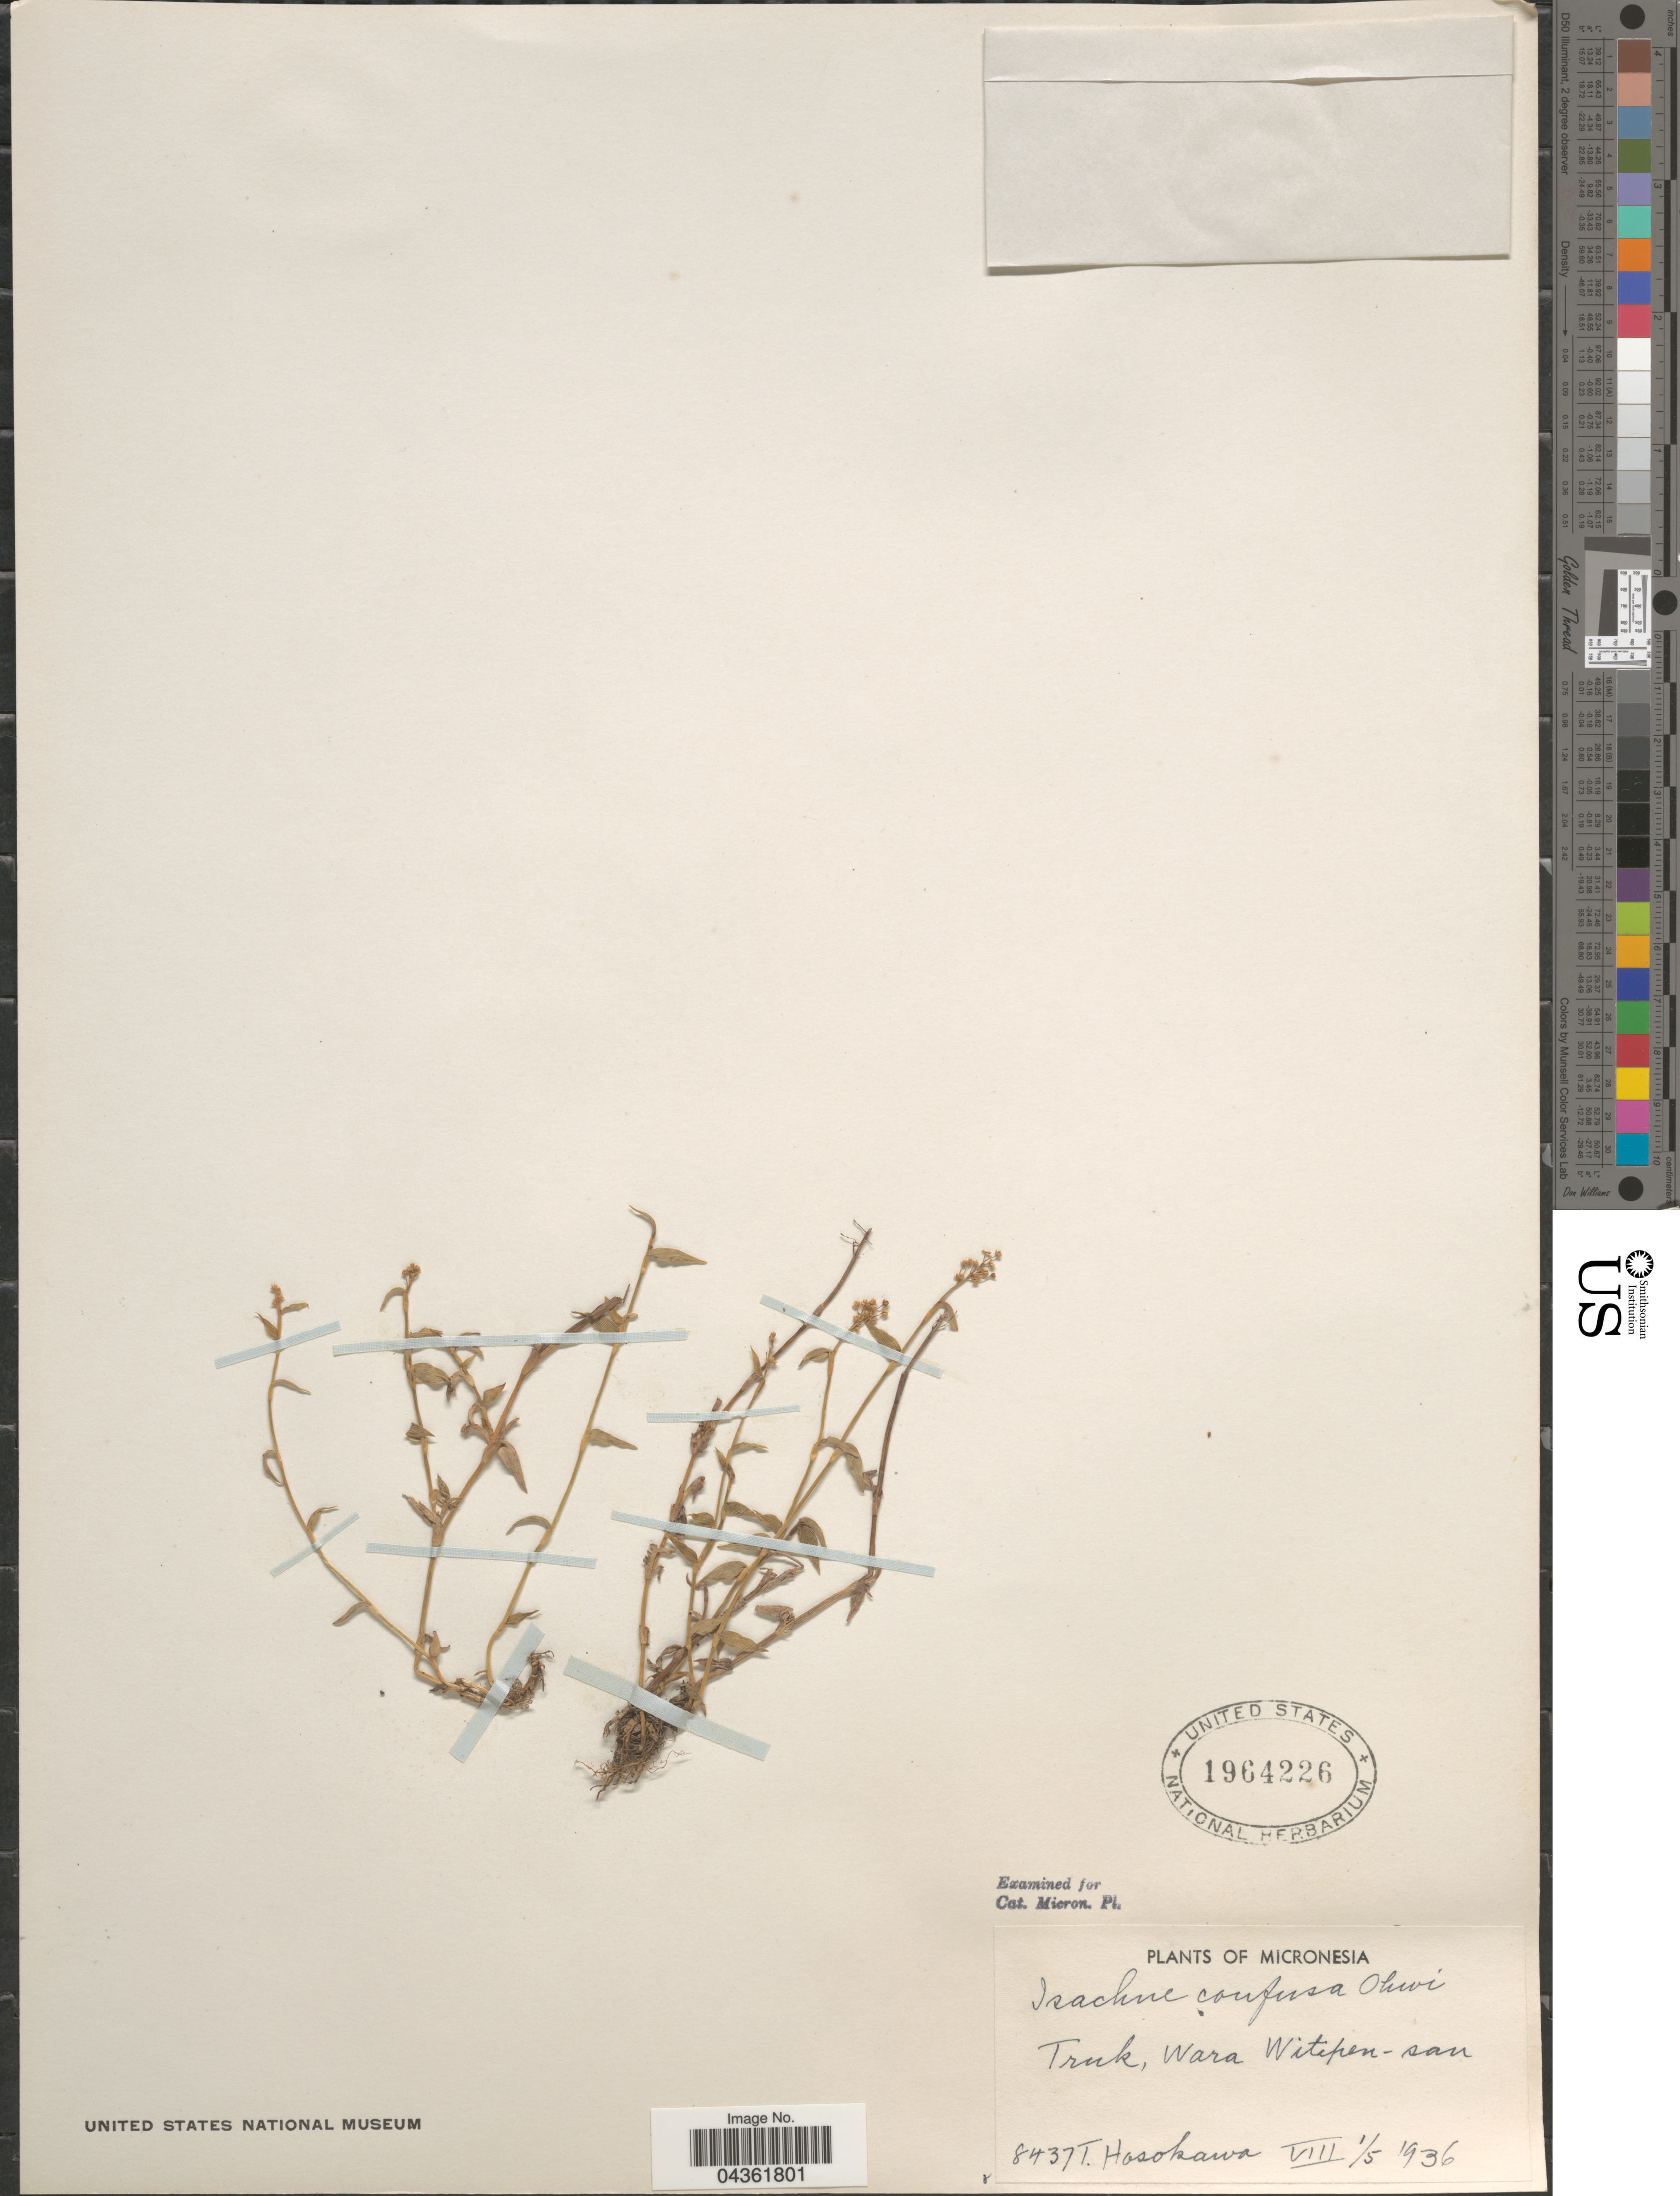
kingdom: Plantae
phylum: Tracheophyta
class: Liliopsida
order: Poales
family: Poaceae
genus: Isachne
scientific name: Isachne confusa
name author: Ohwi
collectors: T. Hosokawa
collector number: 8437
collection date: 1936-08-01/1936-08-05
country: Micronesia, Federated States of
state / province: Truk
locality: Wara Witipen-san.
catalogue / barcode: US 1964226